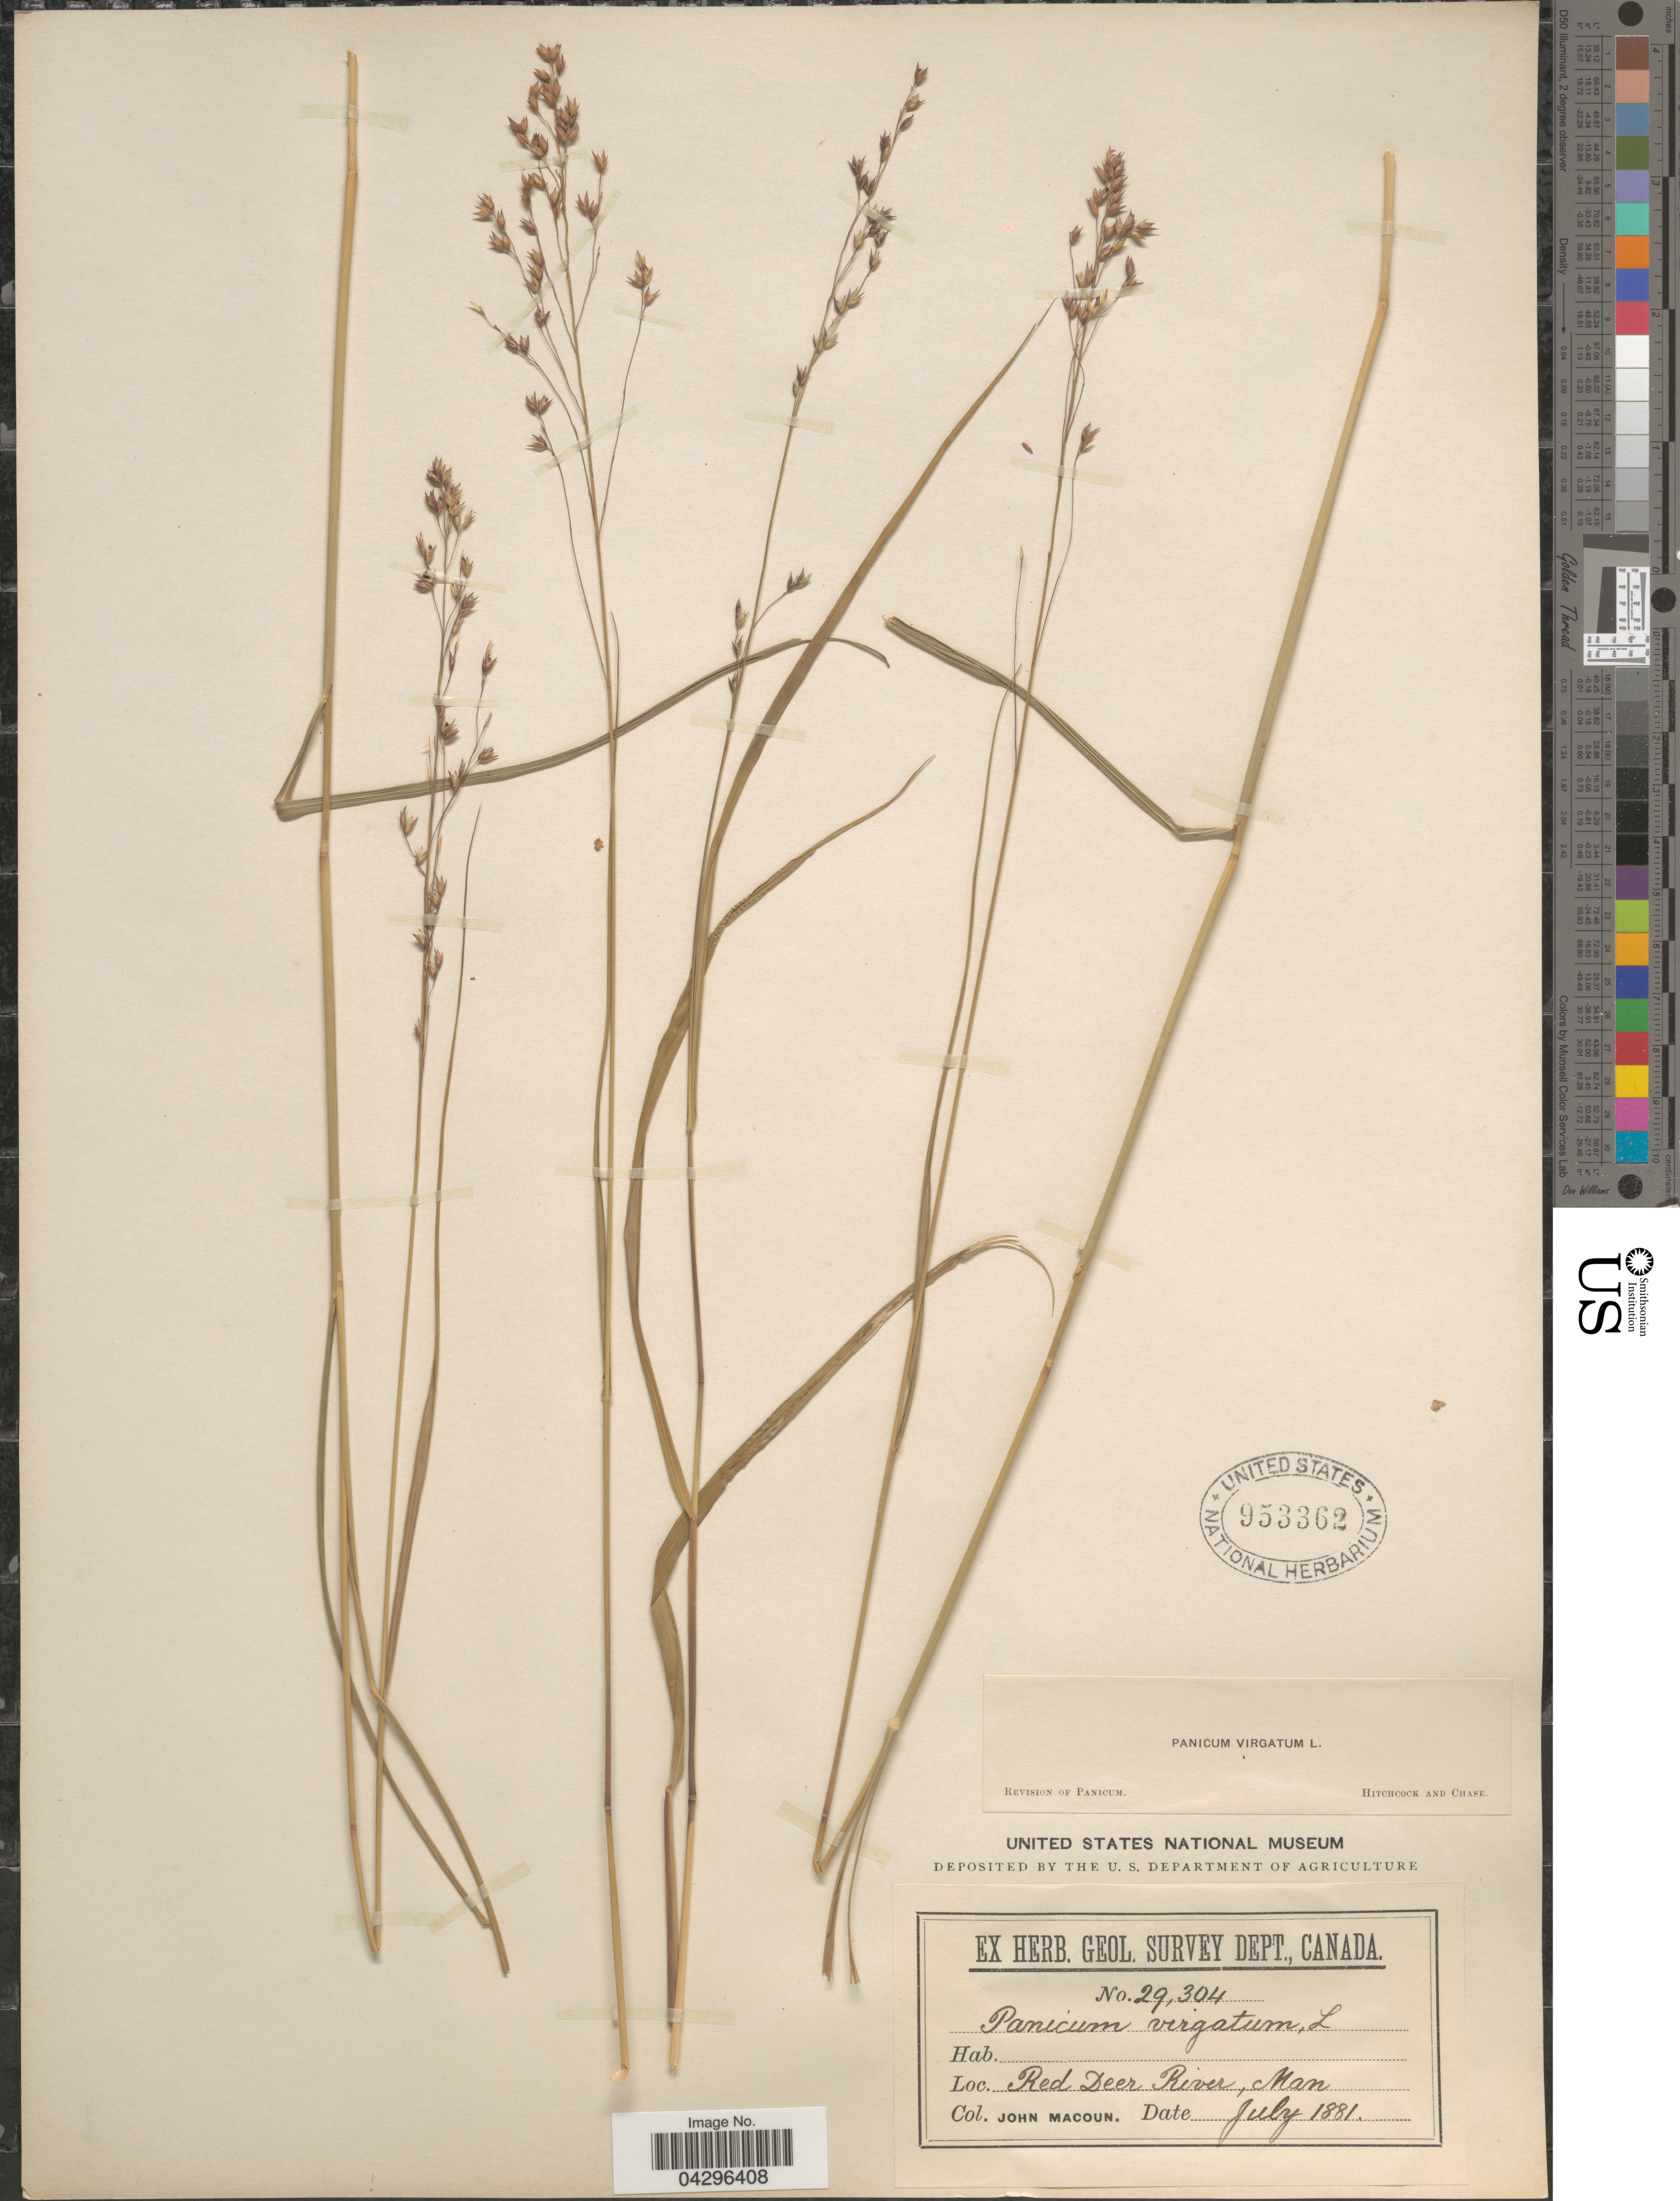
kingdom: Plantae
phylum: Tracheophyta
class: Liliopsida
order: Poales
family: Poaceae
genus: Panicum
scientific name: Panicum virgatum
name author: L.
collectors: J. Macoun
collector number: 29304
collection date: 1881-07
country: Canada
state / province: Manitoba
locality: Geol. Survey Dept., Canada. Red Deer River, Man.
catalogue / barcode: US 953362